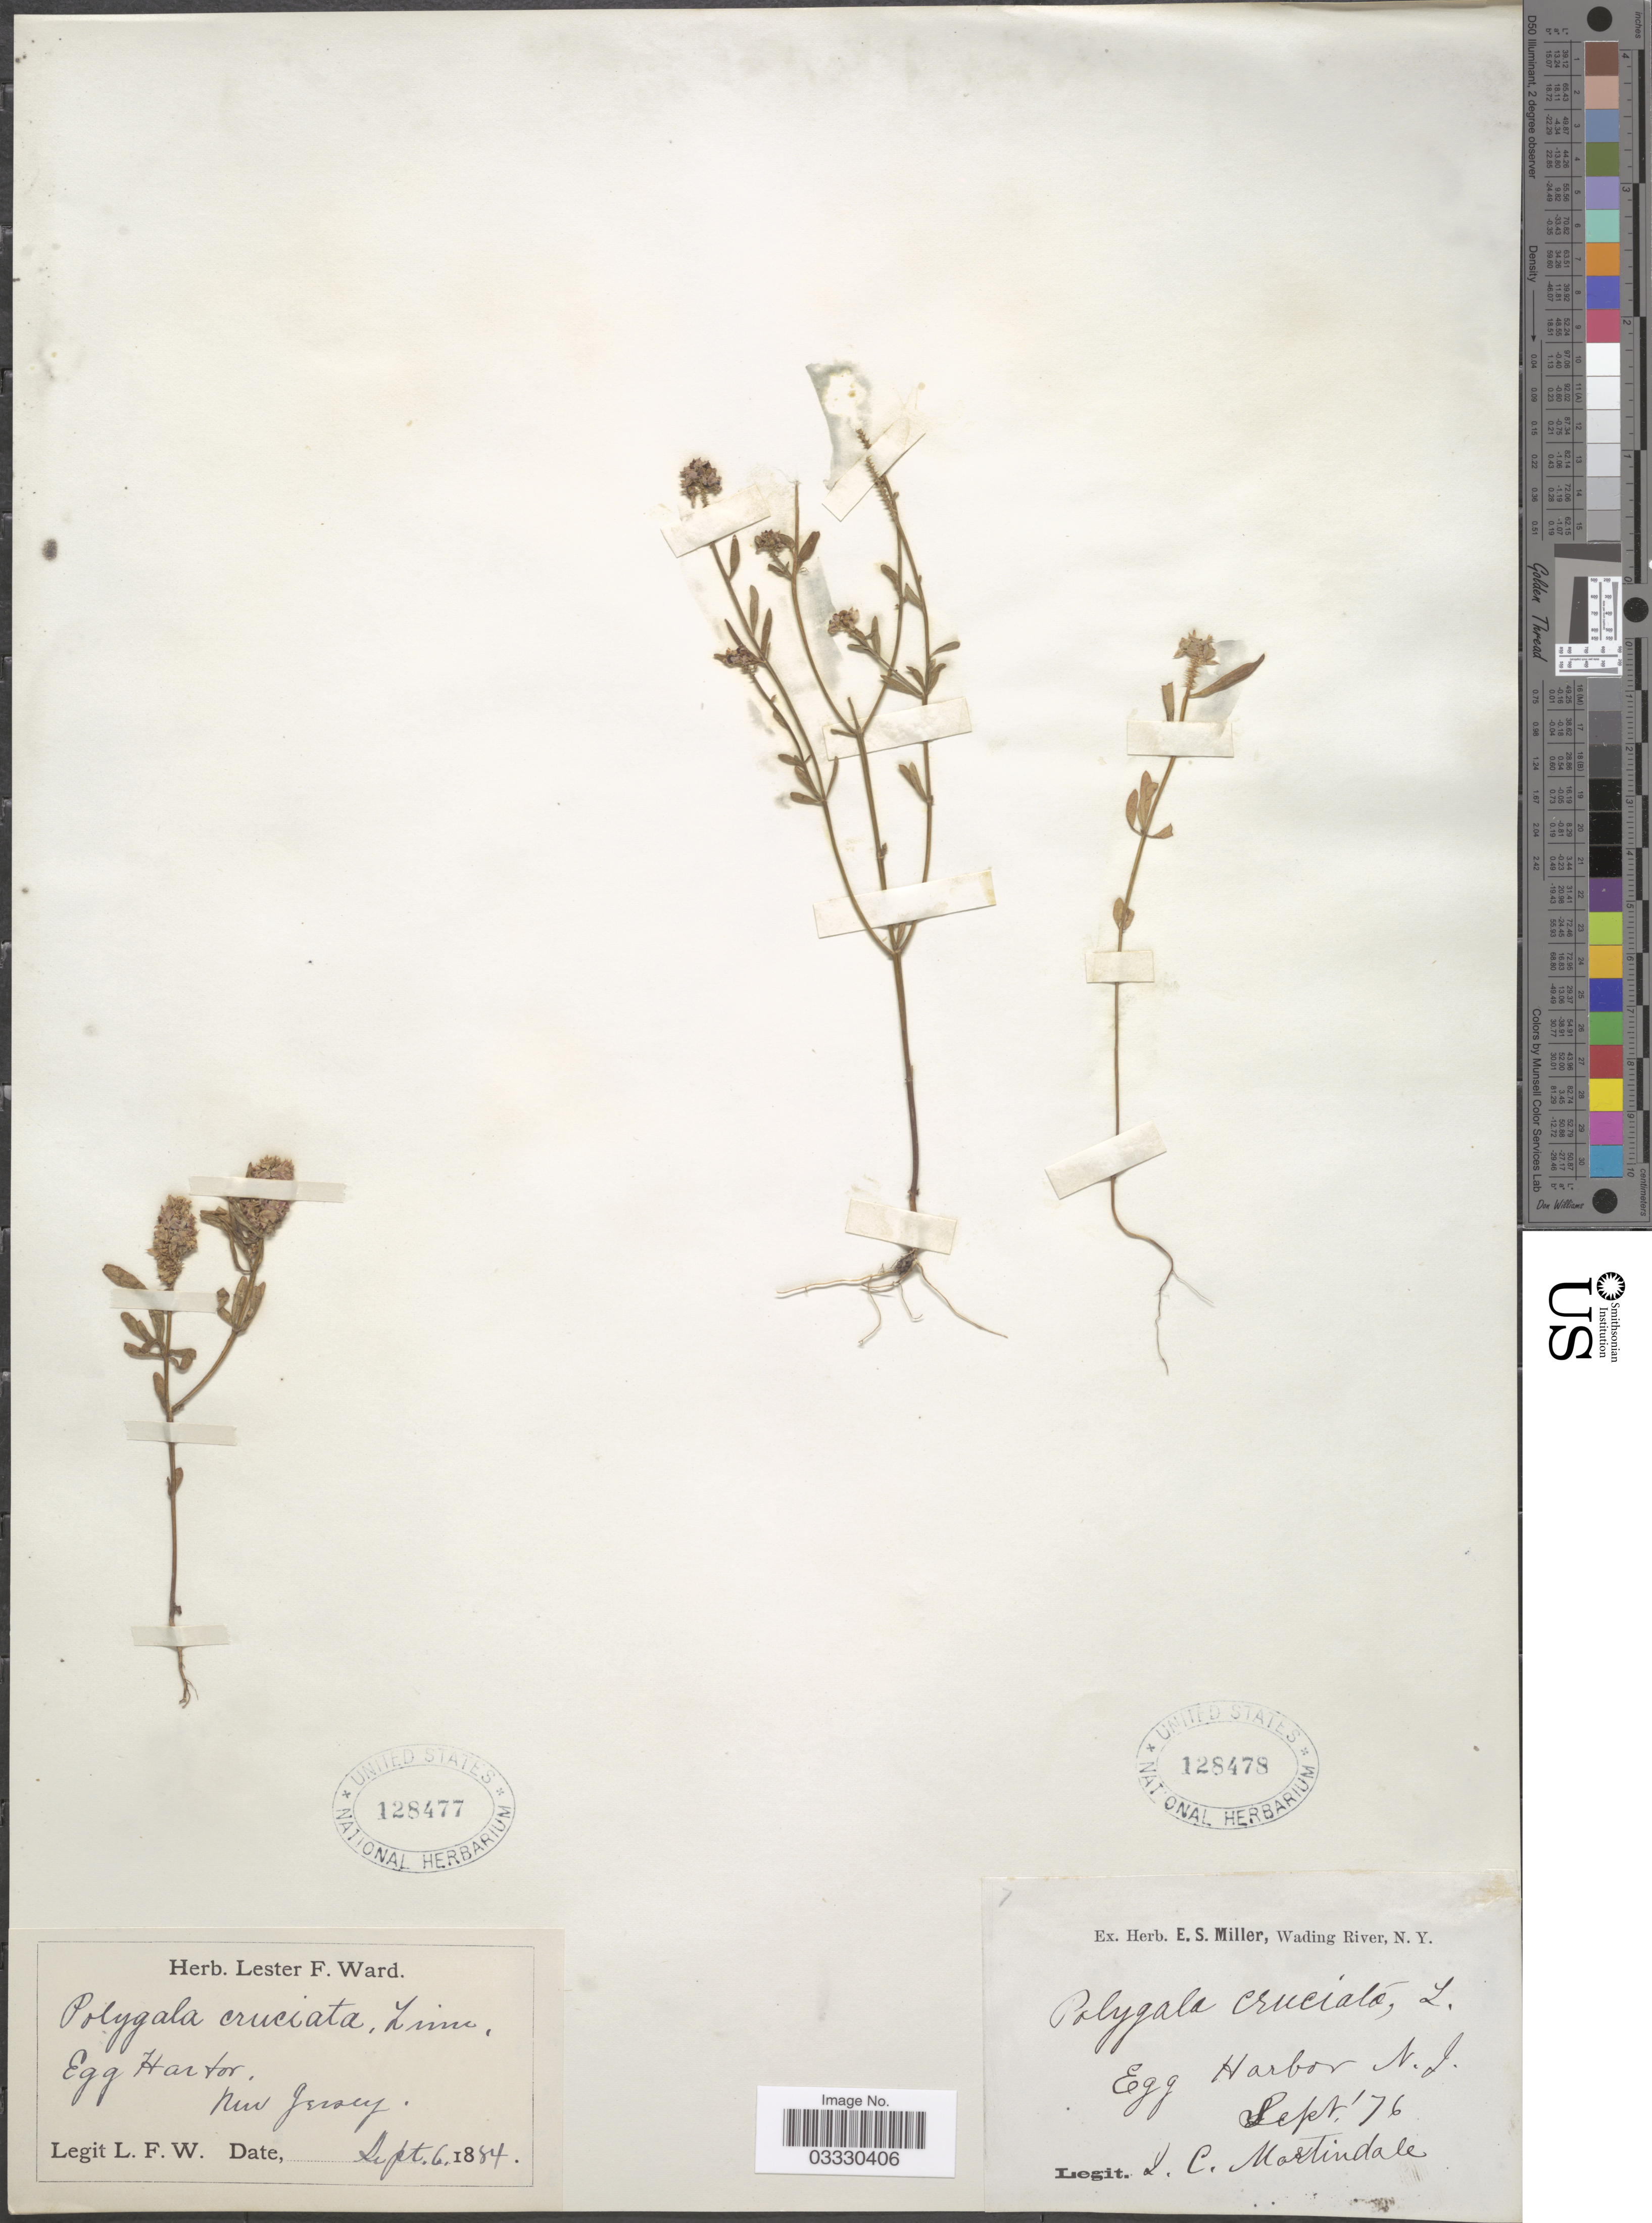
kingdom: Plantae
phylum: Tracheophyta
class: Magnoliopsida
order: Fabales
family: Polygalaceae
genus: Polygala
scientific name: Polygala cruciata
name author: L.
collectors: L. F. Ward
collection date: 1884-09-06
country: United States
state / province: New Jersey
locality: Egg Harbor.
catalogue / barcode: US 128477